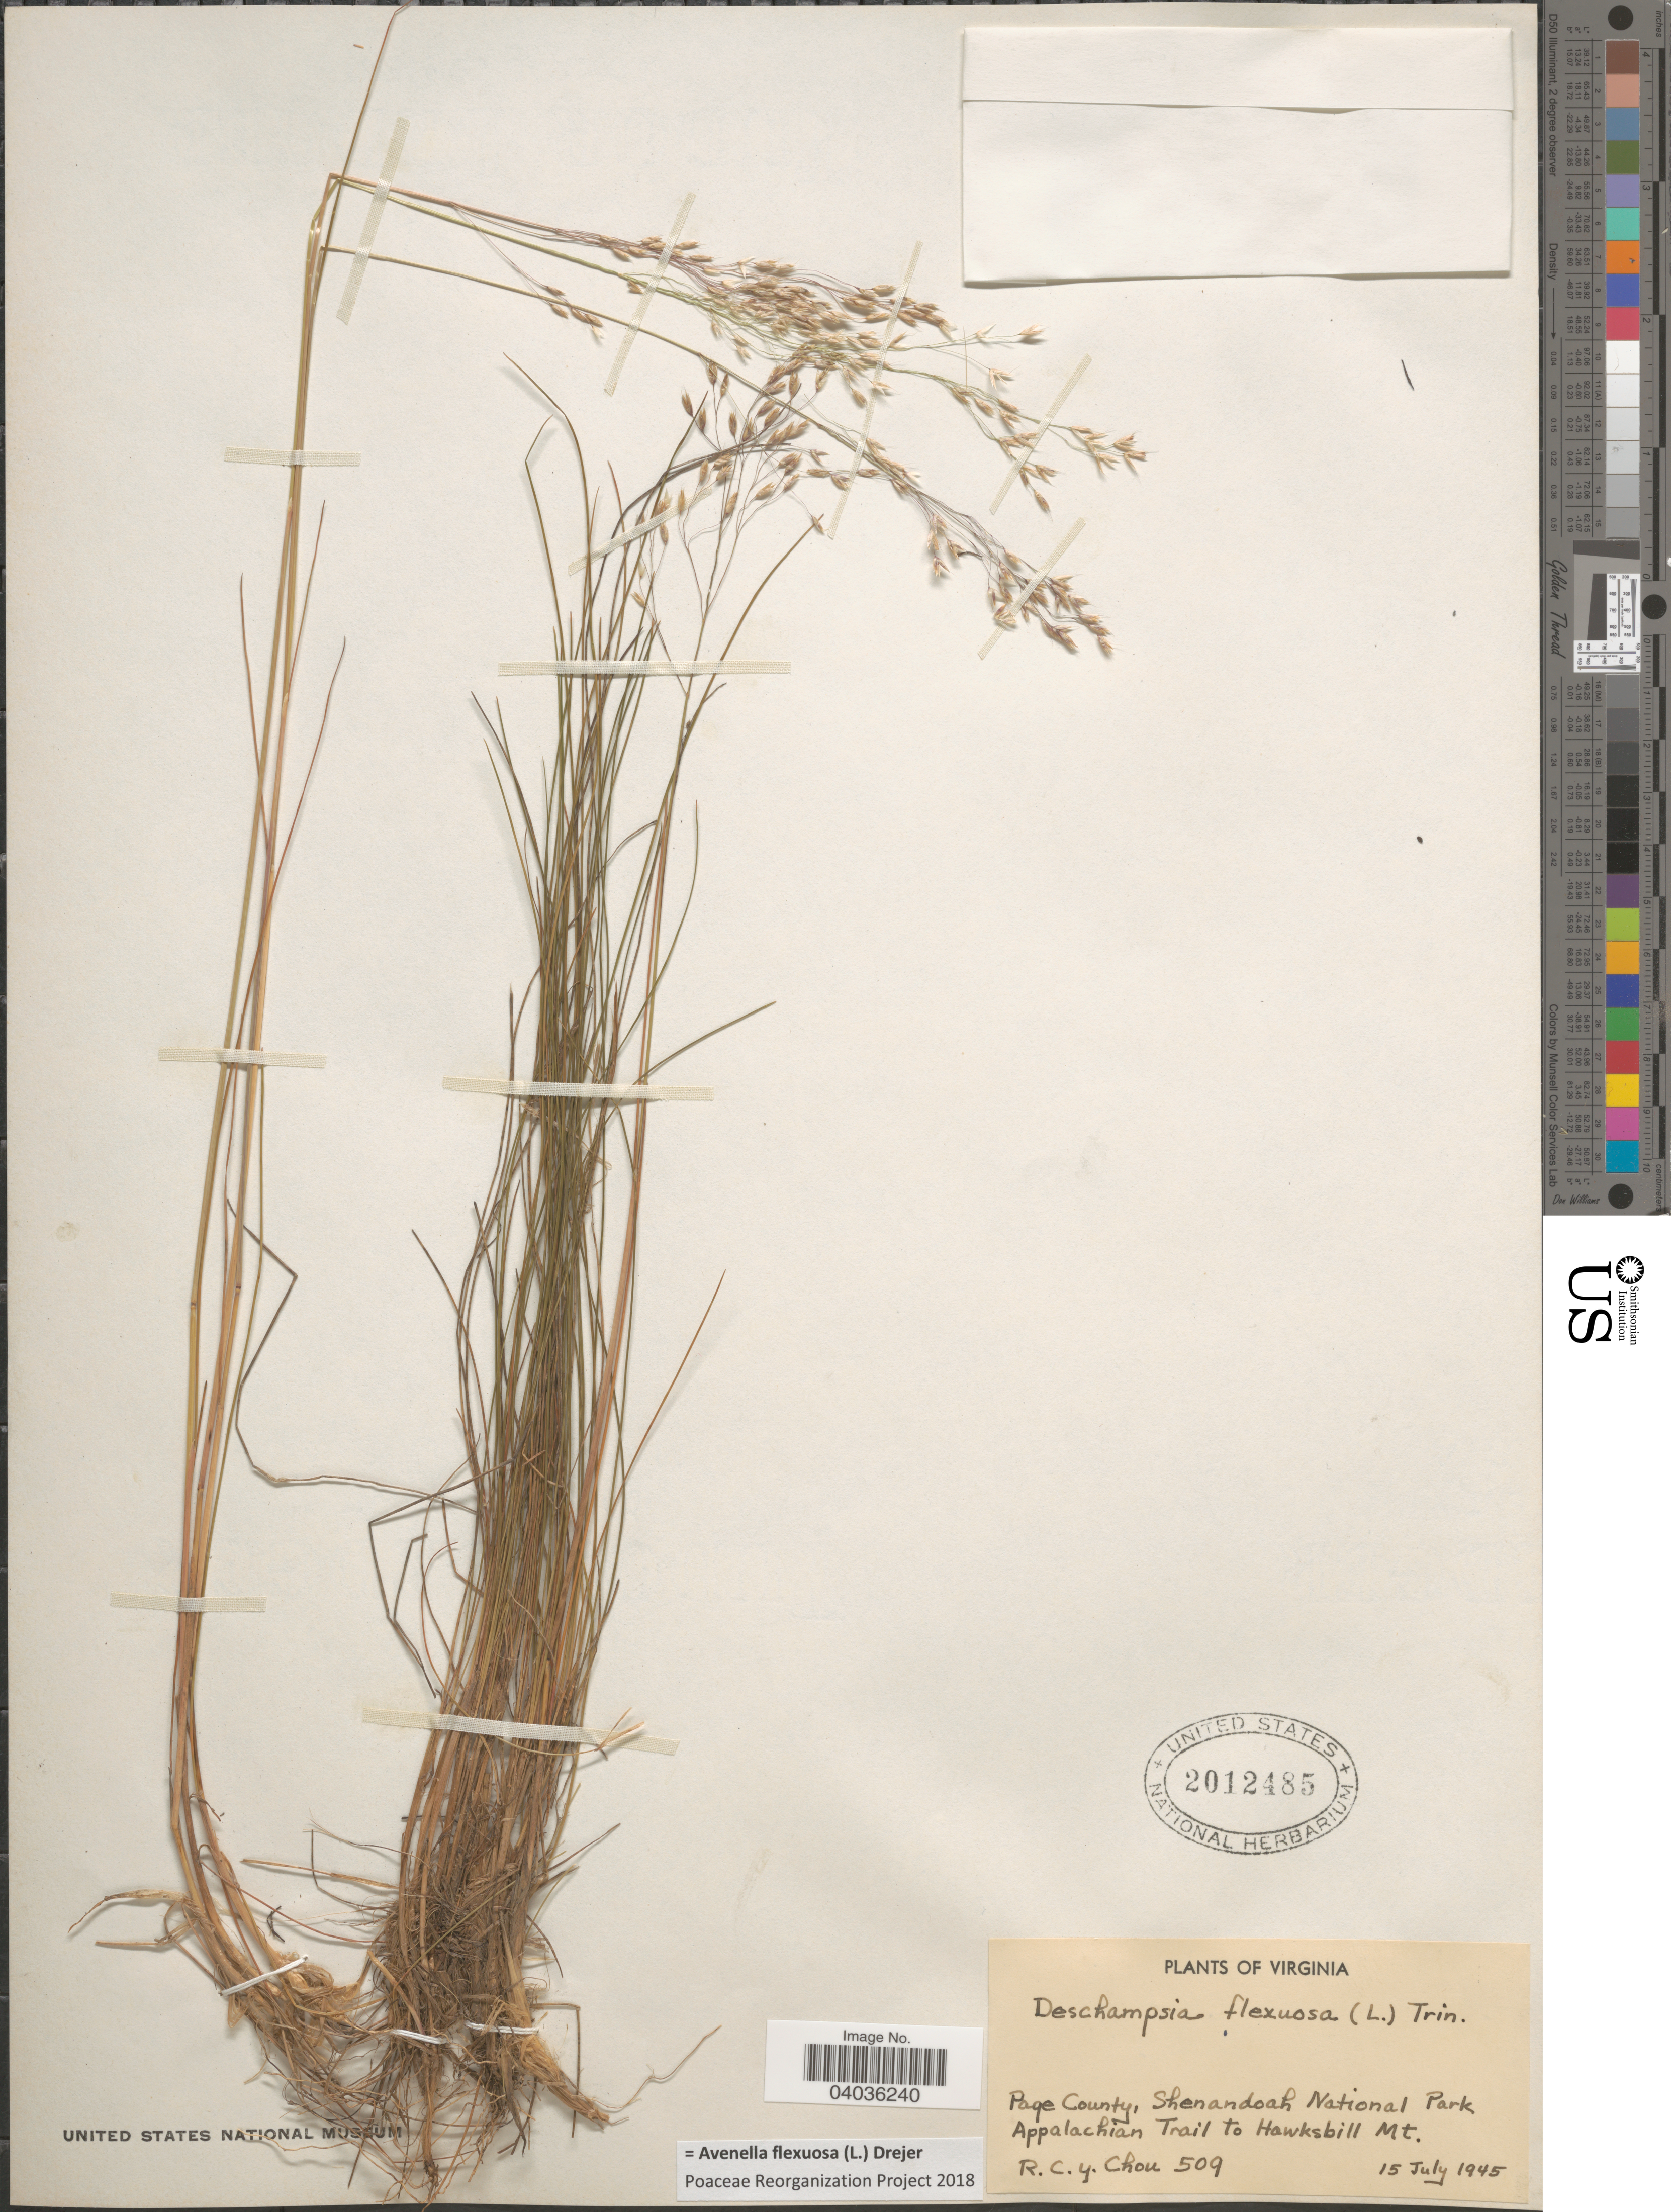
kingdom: Plantae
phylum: Tracheophyta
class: Liliopsida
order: Poales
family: Poaceae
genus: Avenella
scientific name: Avenella flexuosa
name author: (L.) Drejer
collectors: R. C. Chou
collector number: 509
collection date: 1945-07-15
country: United States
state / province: Virginia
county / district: Page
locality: Shenandoah National Park, Appalachian Trail to Hawksbill Mt.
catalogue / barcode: US 2012485